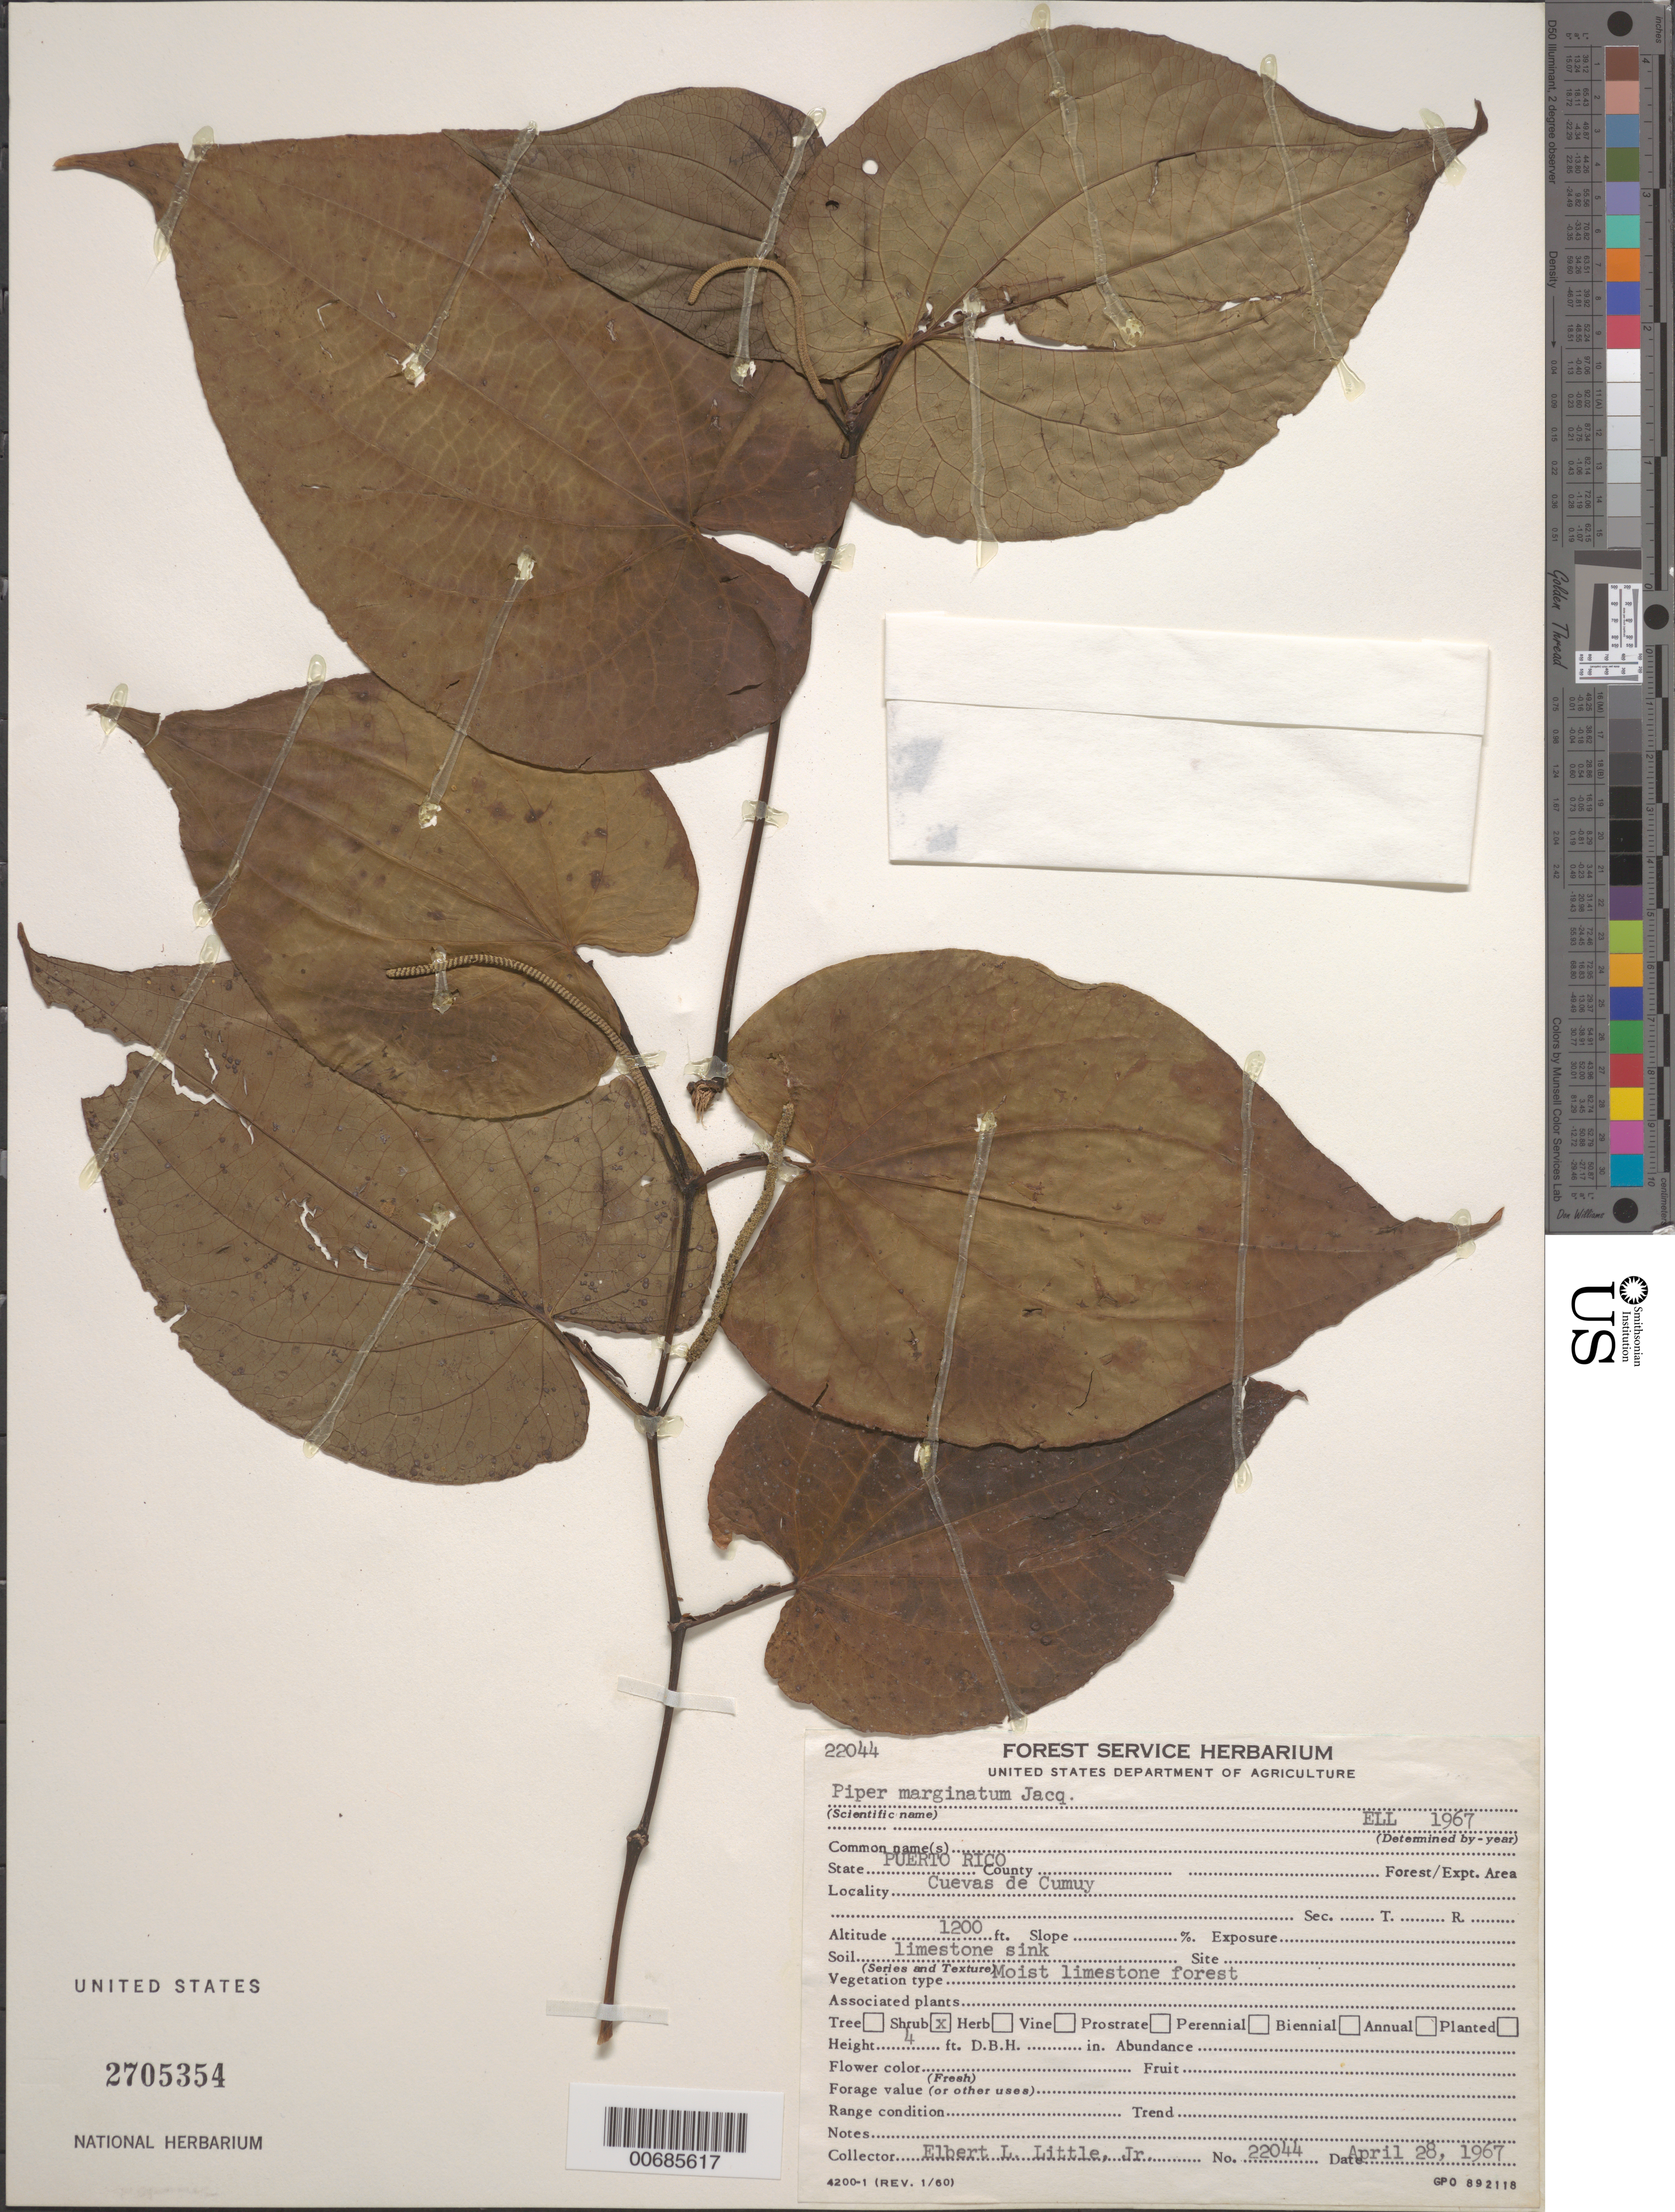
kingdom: Plantae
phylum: Tracheophyta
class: Magnoliopsida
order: Piperales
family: Piperaceae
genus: Piper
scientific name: Piper marginatum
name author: Jacq.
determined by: Little, Elbert L., Jr., (FSSR), United States Department of Agriculture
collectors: E. L. Little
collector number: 22044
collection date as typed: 28 Apr 1967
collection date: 1967-04-28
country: Puerto Rico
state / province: Cuevas de Cumuy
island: Greater Antilles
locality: Cuevas de Cumuy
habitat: Moist Limestone forest, limestone sink.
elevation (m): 366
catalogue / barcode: US 2705354